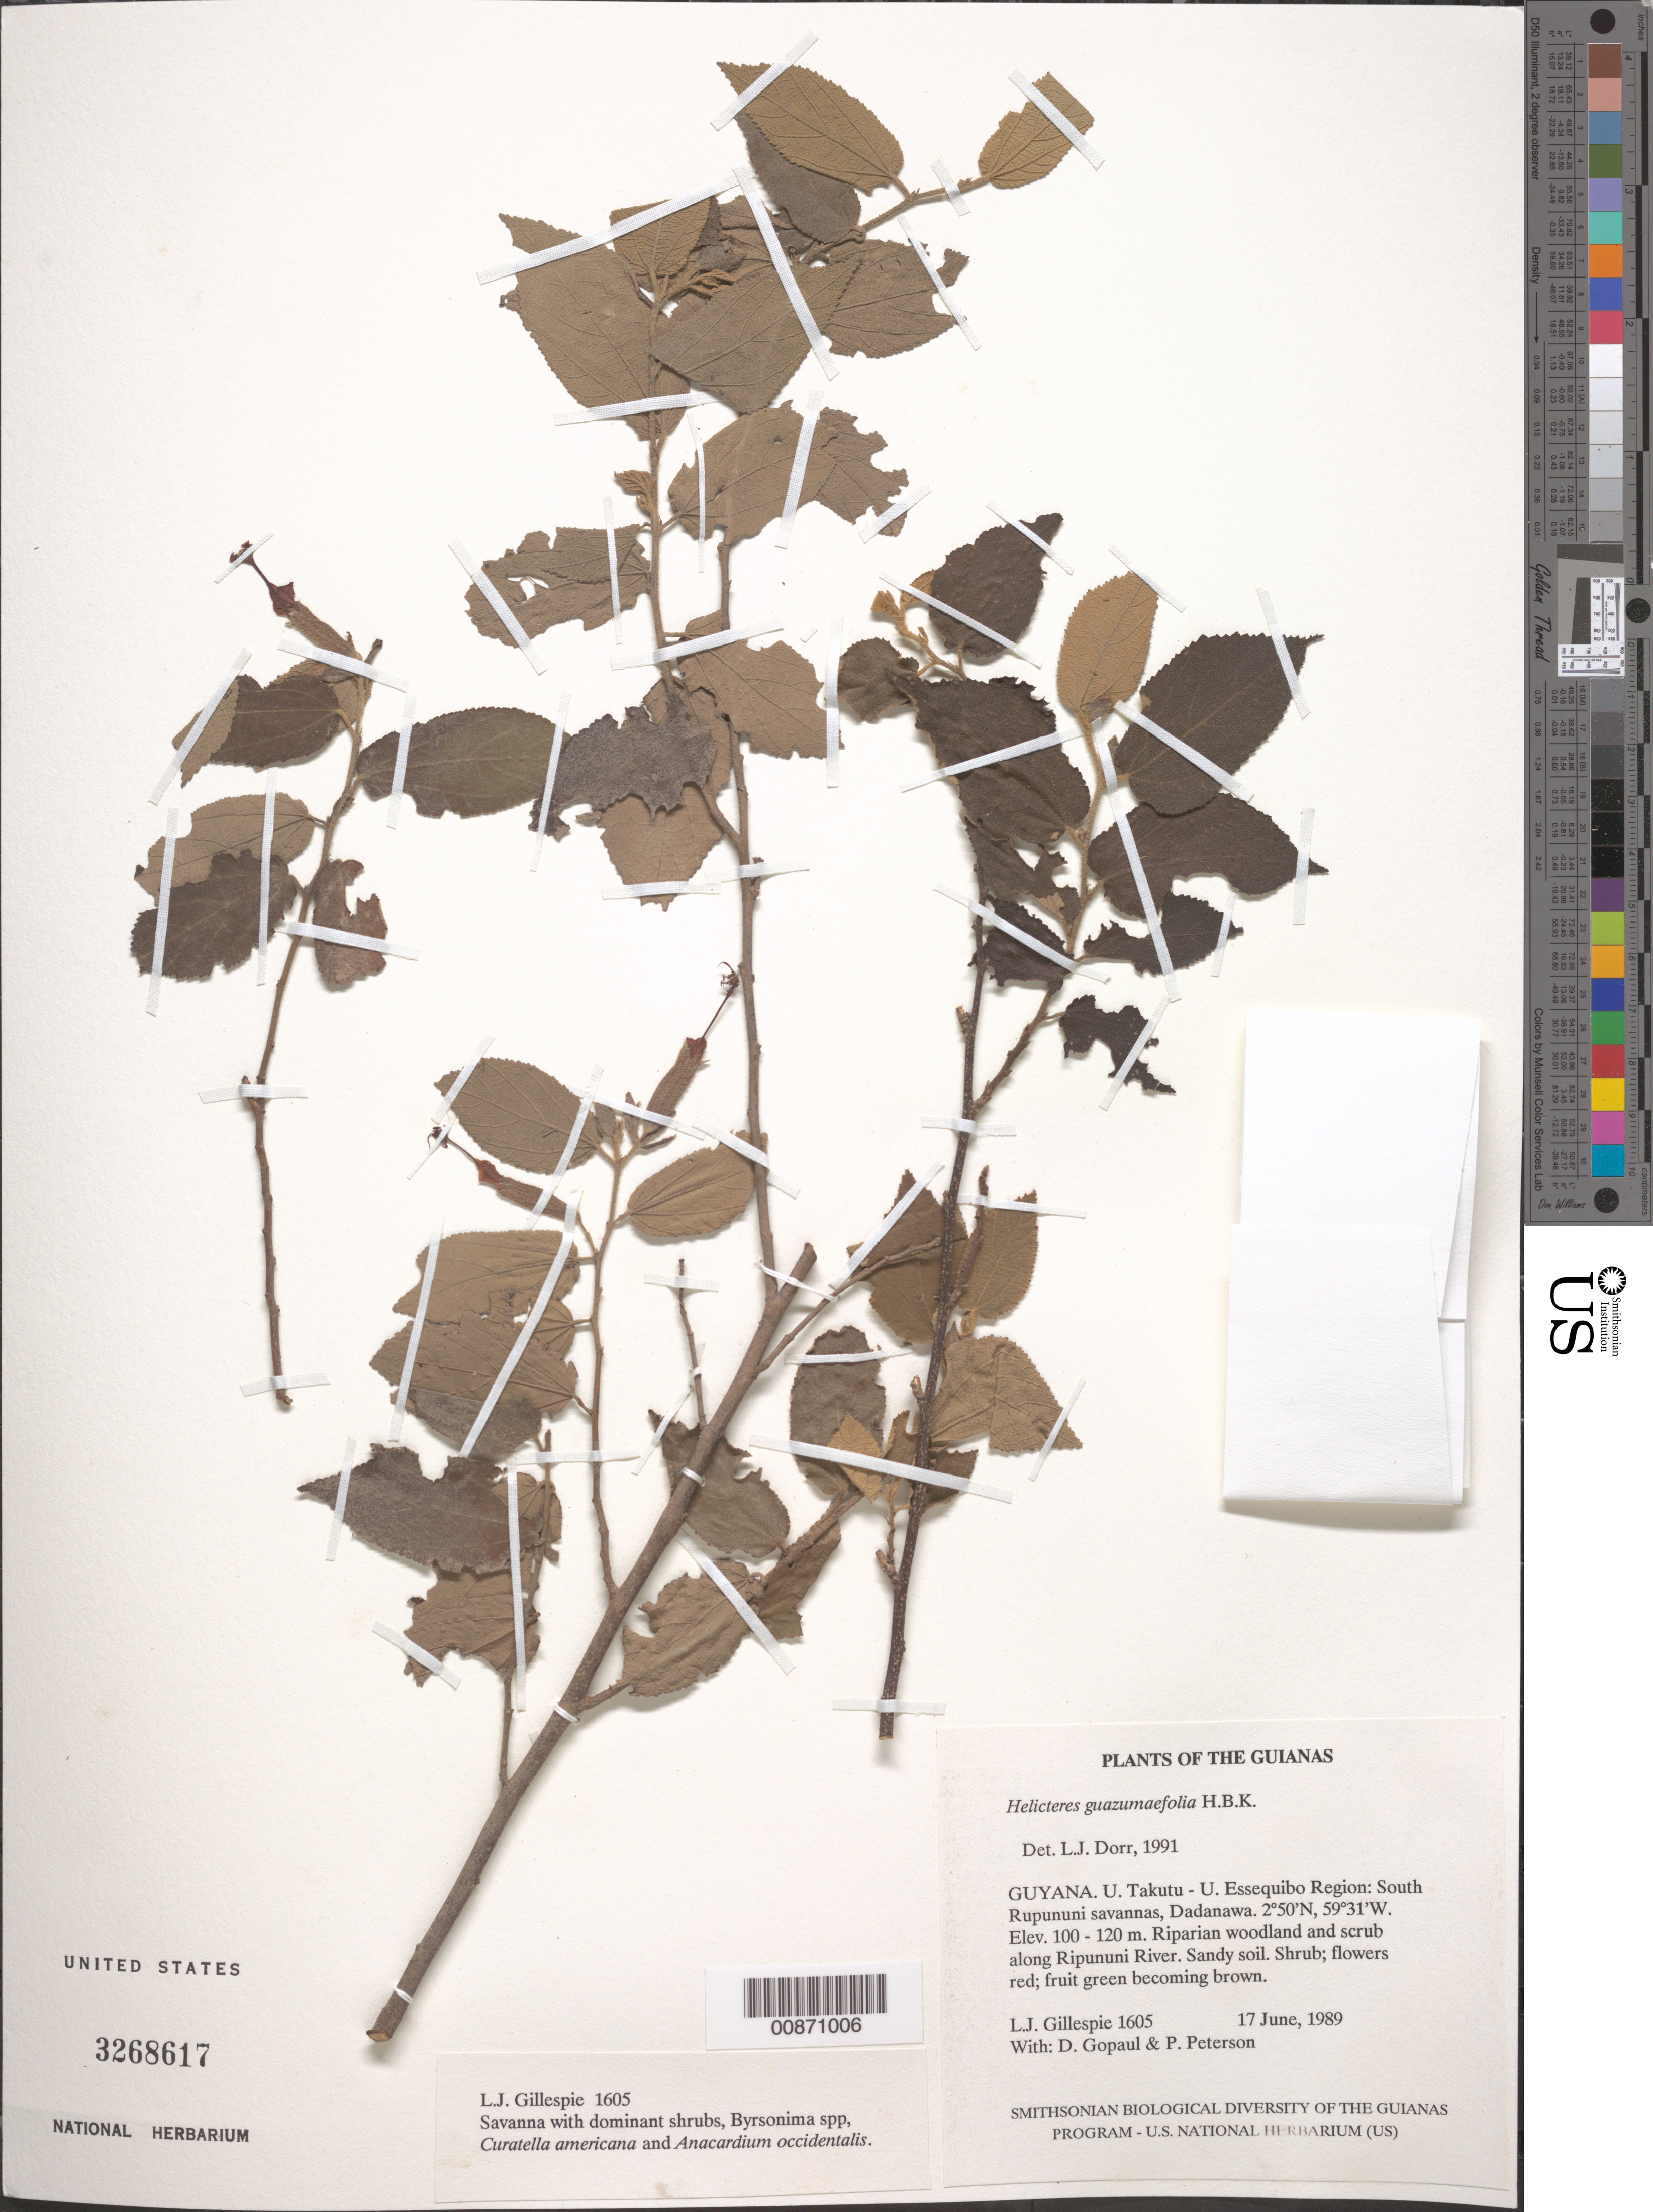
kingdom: Plantae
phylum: Tracheophyta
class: Magnoliopsida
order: Malvales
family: Malvaceae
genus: Helicteres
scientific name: Helicteres guazumifolia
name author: Kunth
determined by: Dorr, L. J., (BOT), Smithsonian Institution - National Museum of Natural History (UNITED STATES)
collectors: L. J. Gillespie, D. Gopaul & P. M. Peterson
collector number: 1605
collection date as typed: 17 June 1989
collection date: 1989-06-17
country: Guyana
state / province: U. Takutu-U. Essequibo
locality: South Rupununi savanna, Dadanawa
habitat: Riparian woodland and scrub along Rupununi River. Sandy soil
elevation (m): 100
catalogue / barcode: US 3268617